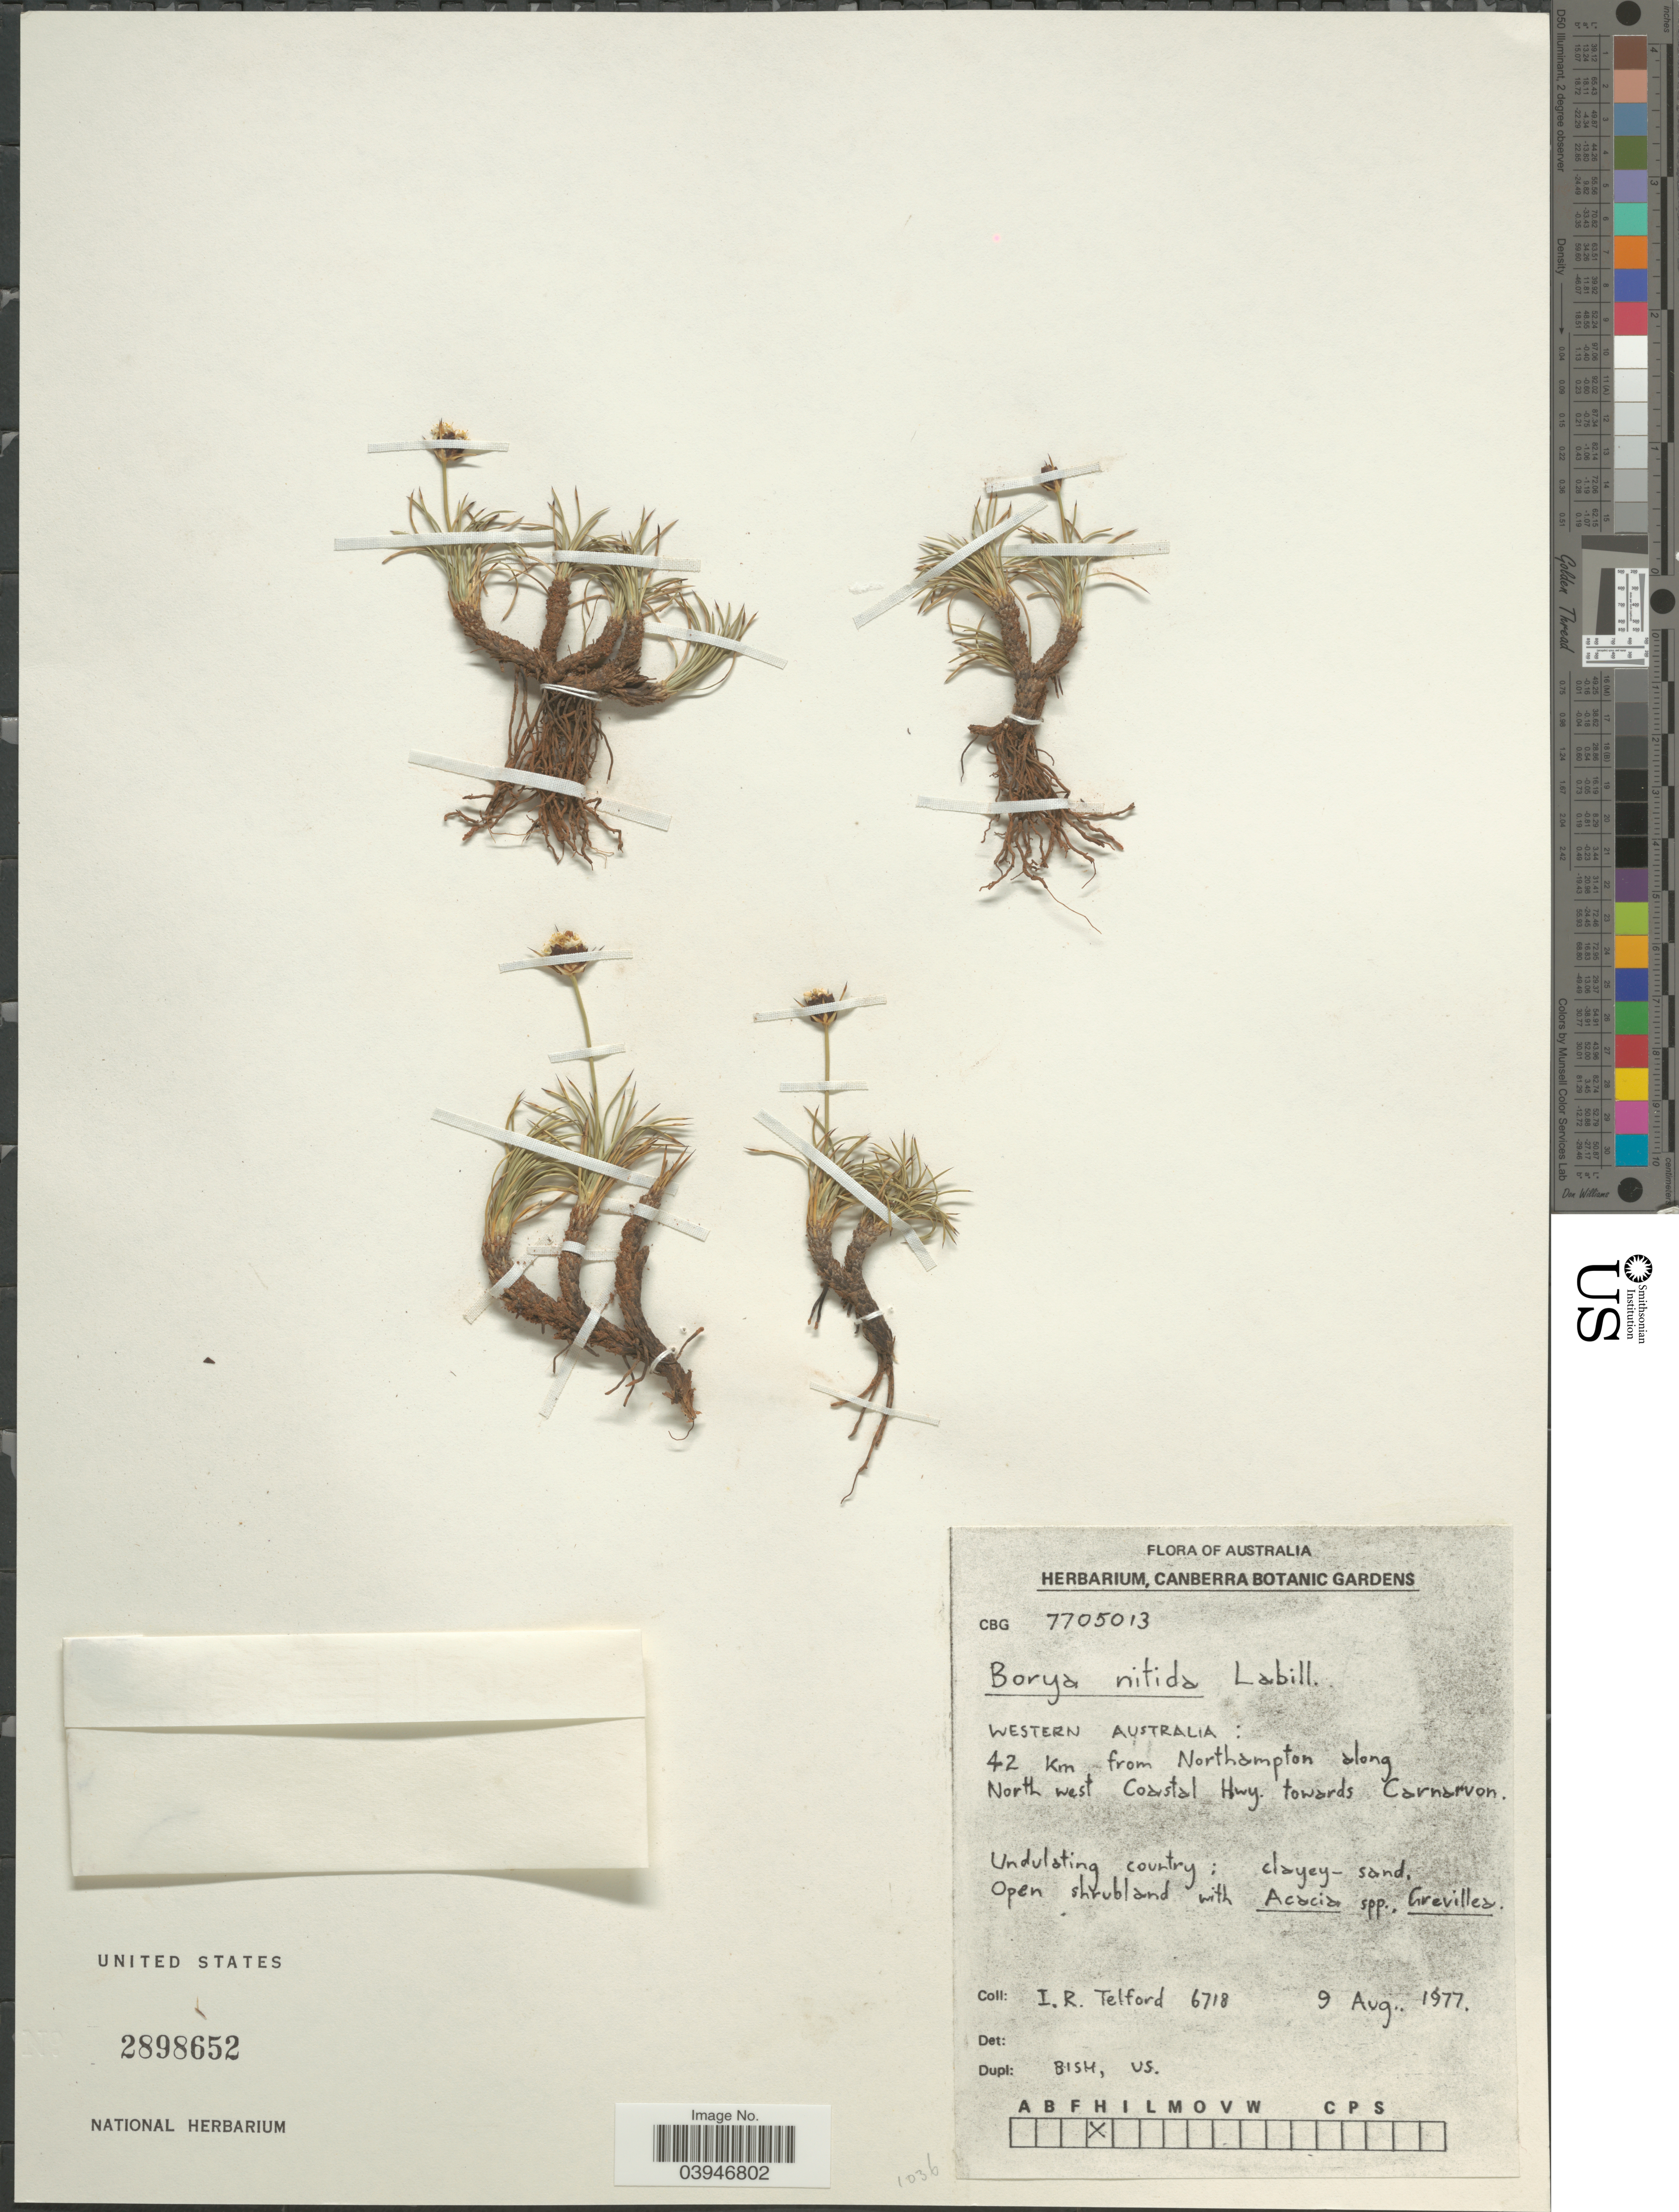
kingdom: Plantae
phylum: Tracheophyta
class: Liliopsida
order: Asparagales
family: Boryaceae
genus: Borya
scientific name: Borya nitida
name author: Labill.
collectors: I. R. Telford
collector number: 6718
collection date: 1977-08-09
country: Australia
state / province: Western Australia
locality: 42 Km from Northampton along North west Coastal Hwy. towards Carnarvon.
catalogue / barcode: US 2898652